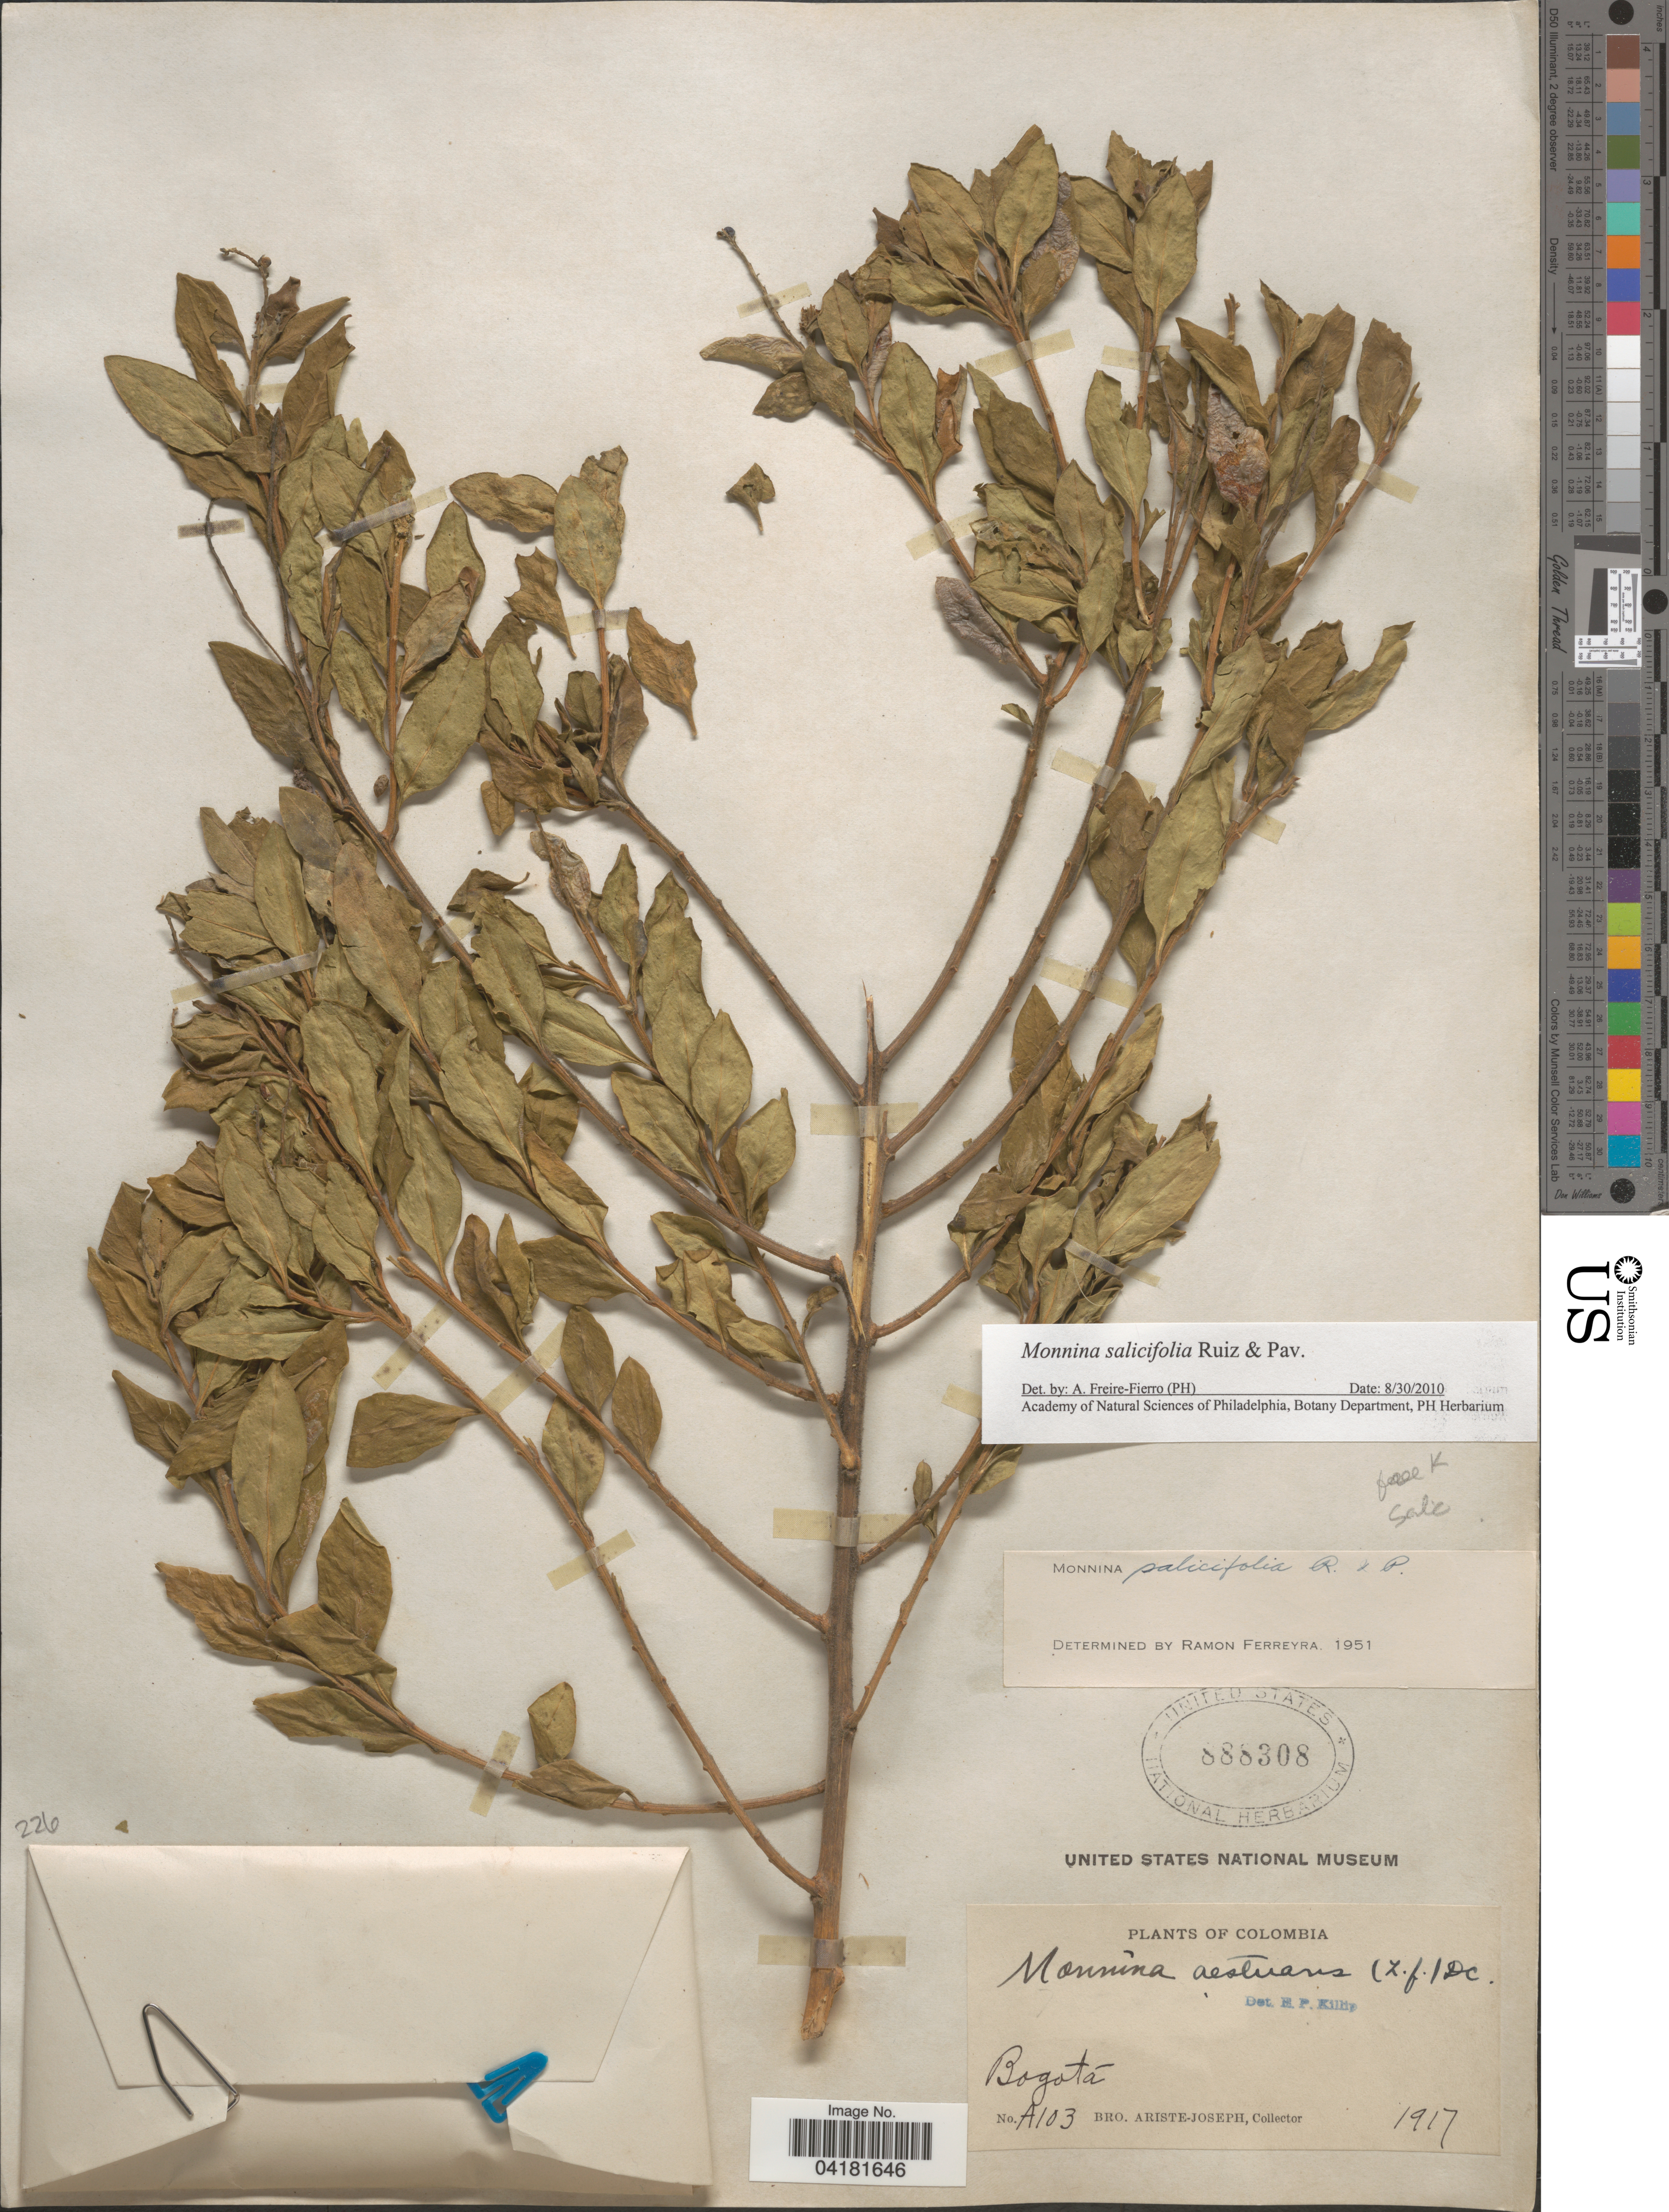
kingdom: Plantae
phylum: Tracheophyta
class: Magnoliopsida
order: Fabales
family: Polygalaceae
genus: Monnina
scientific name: Monnina salicifolia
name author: Ruiz & Pav.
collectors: Bro. Ariste-Joseph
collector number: A103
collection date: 1917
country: Colombia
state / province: Bogota D.C.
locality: Bogotá.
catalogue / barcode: US 888308